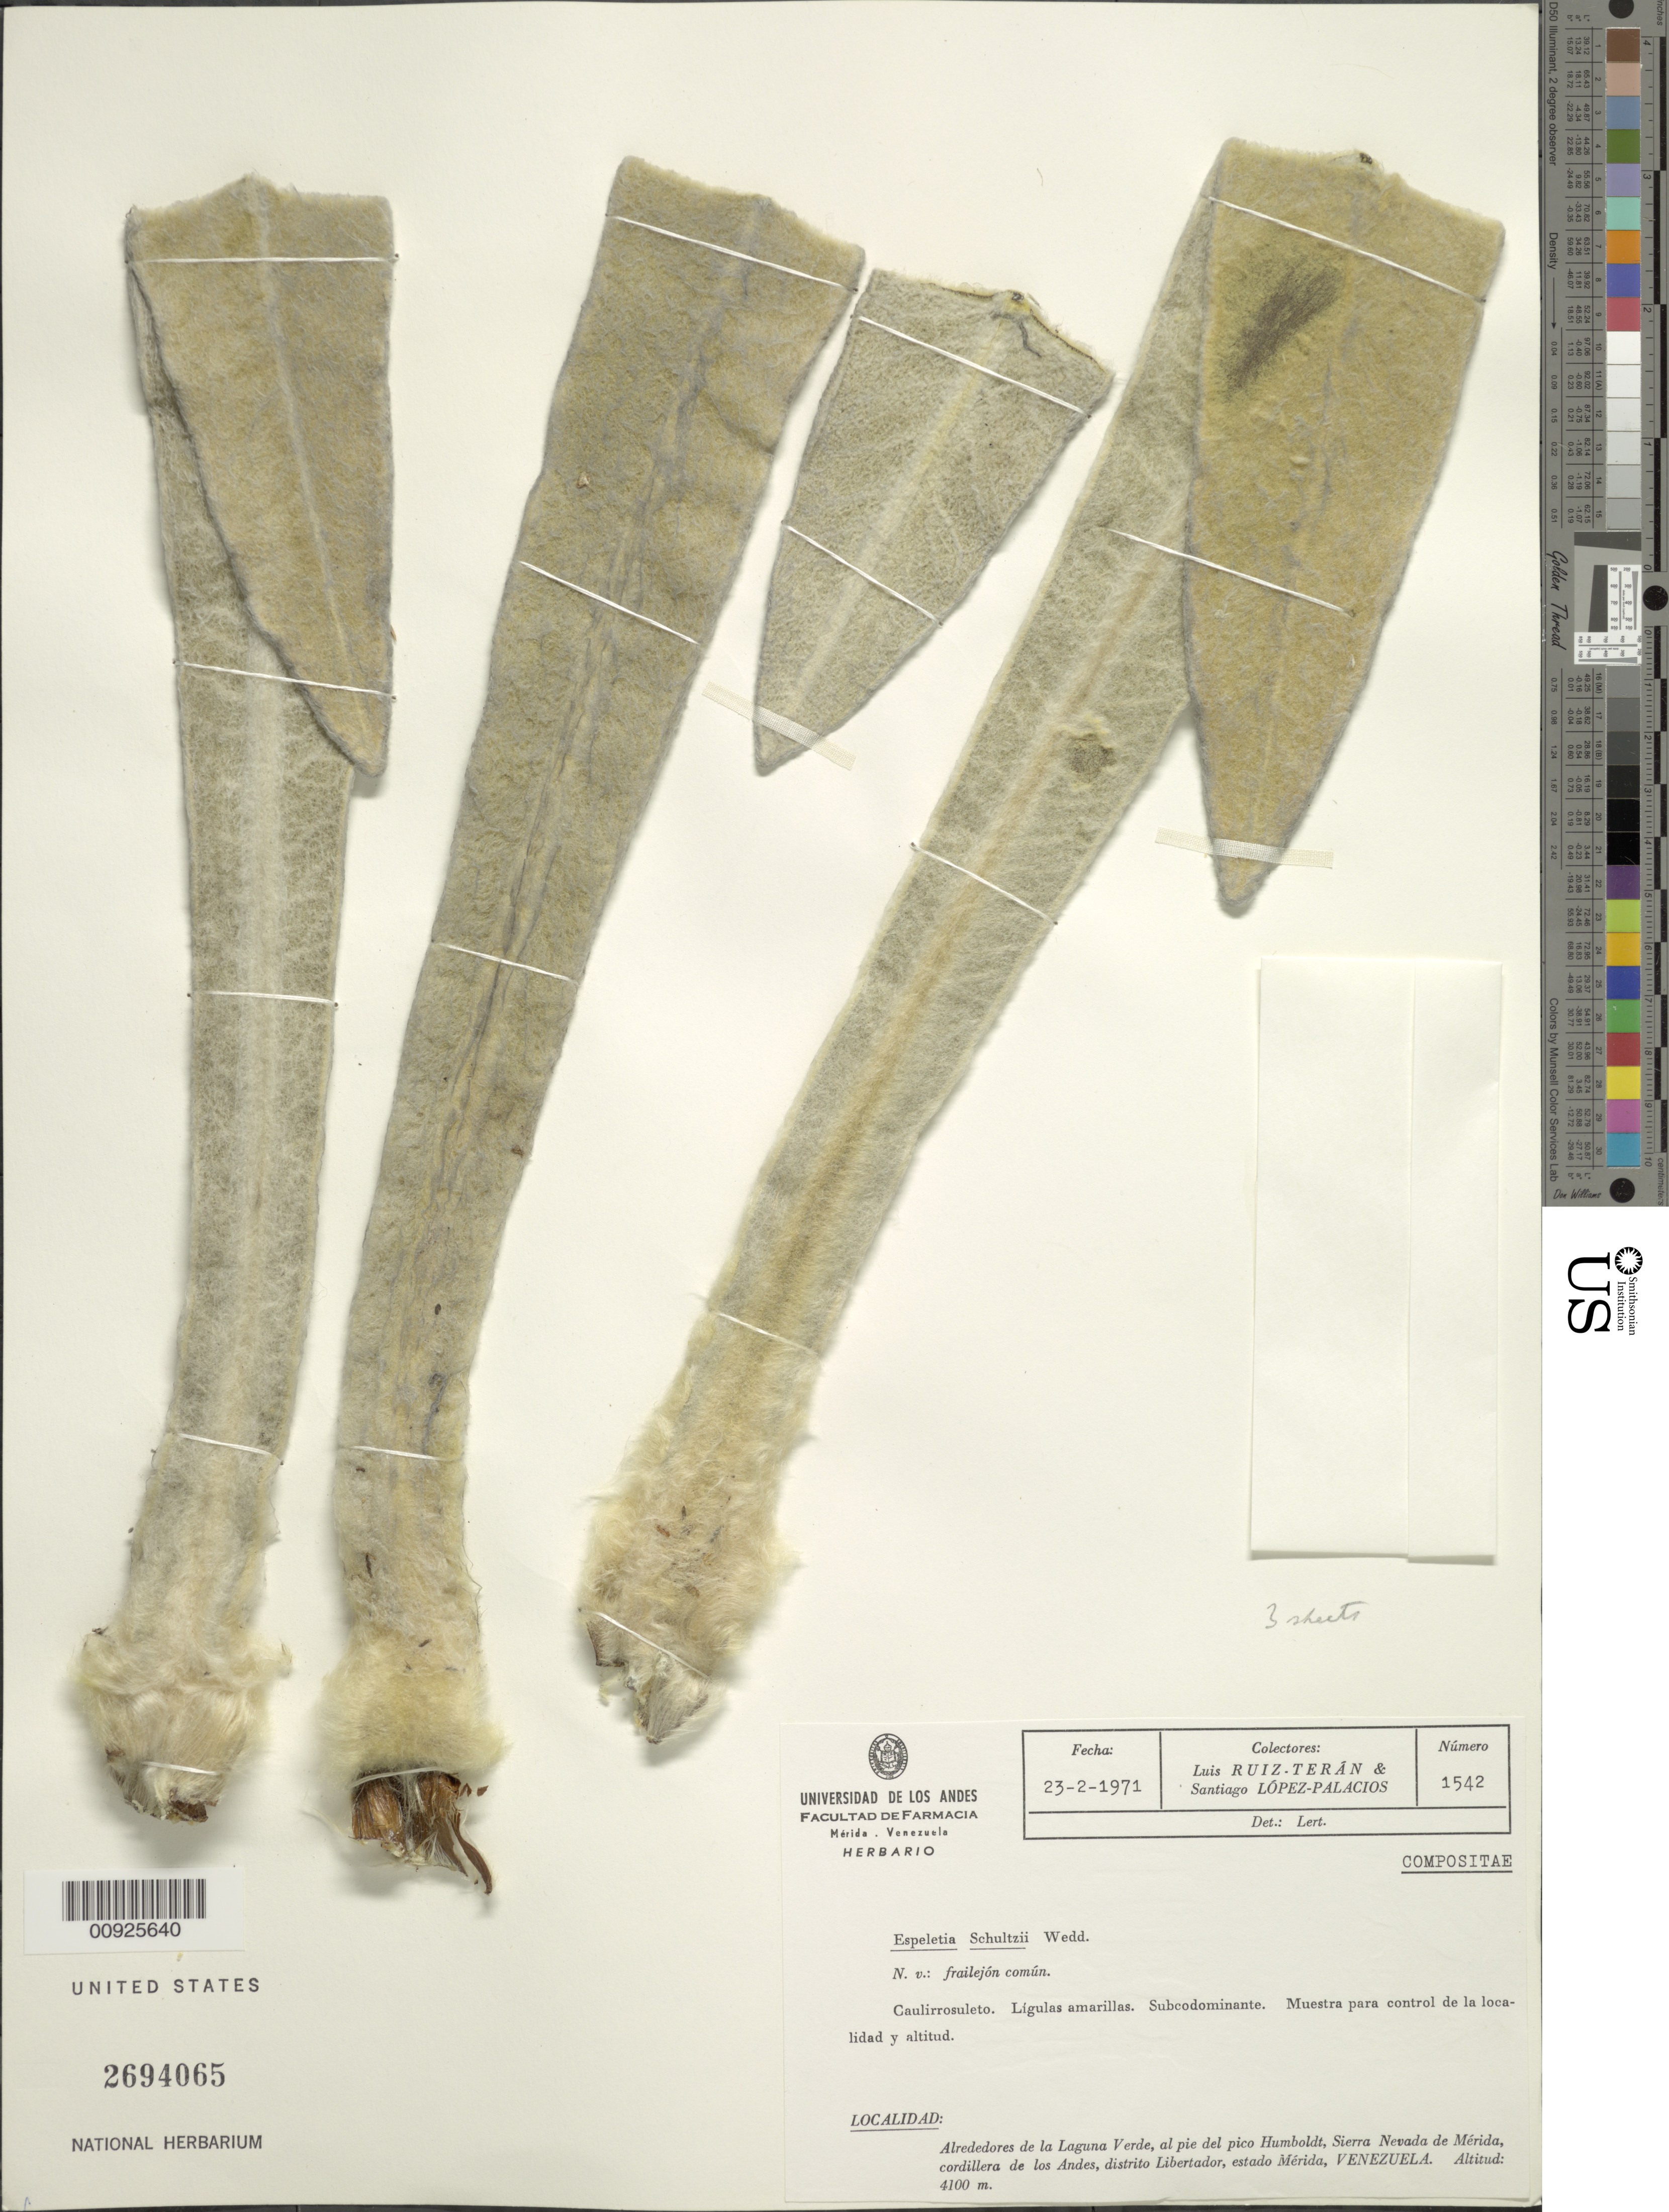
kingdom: Plantae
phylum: Tracheophyta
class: Magnoliopsida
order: Asterales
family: Asteraceae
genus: Espeletia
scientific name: Espeletia schultzii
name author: Wedd.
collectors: L. E. Ruíz-Terán & S. López-Palacios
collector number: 1542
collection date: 1971-02-23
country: Venezuela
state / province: Mérida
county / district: Libertador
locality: Alrededores de la Laguna Verde, al pie del pico Humboldt, Sierra Nevada de Mérida, cordillera de los Andes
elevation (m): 4100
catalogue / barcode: US 2694065